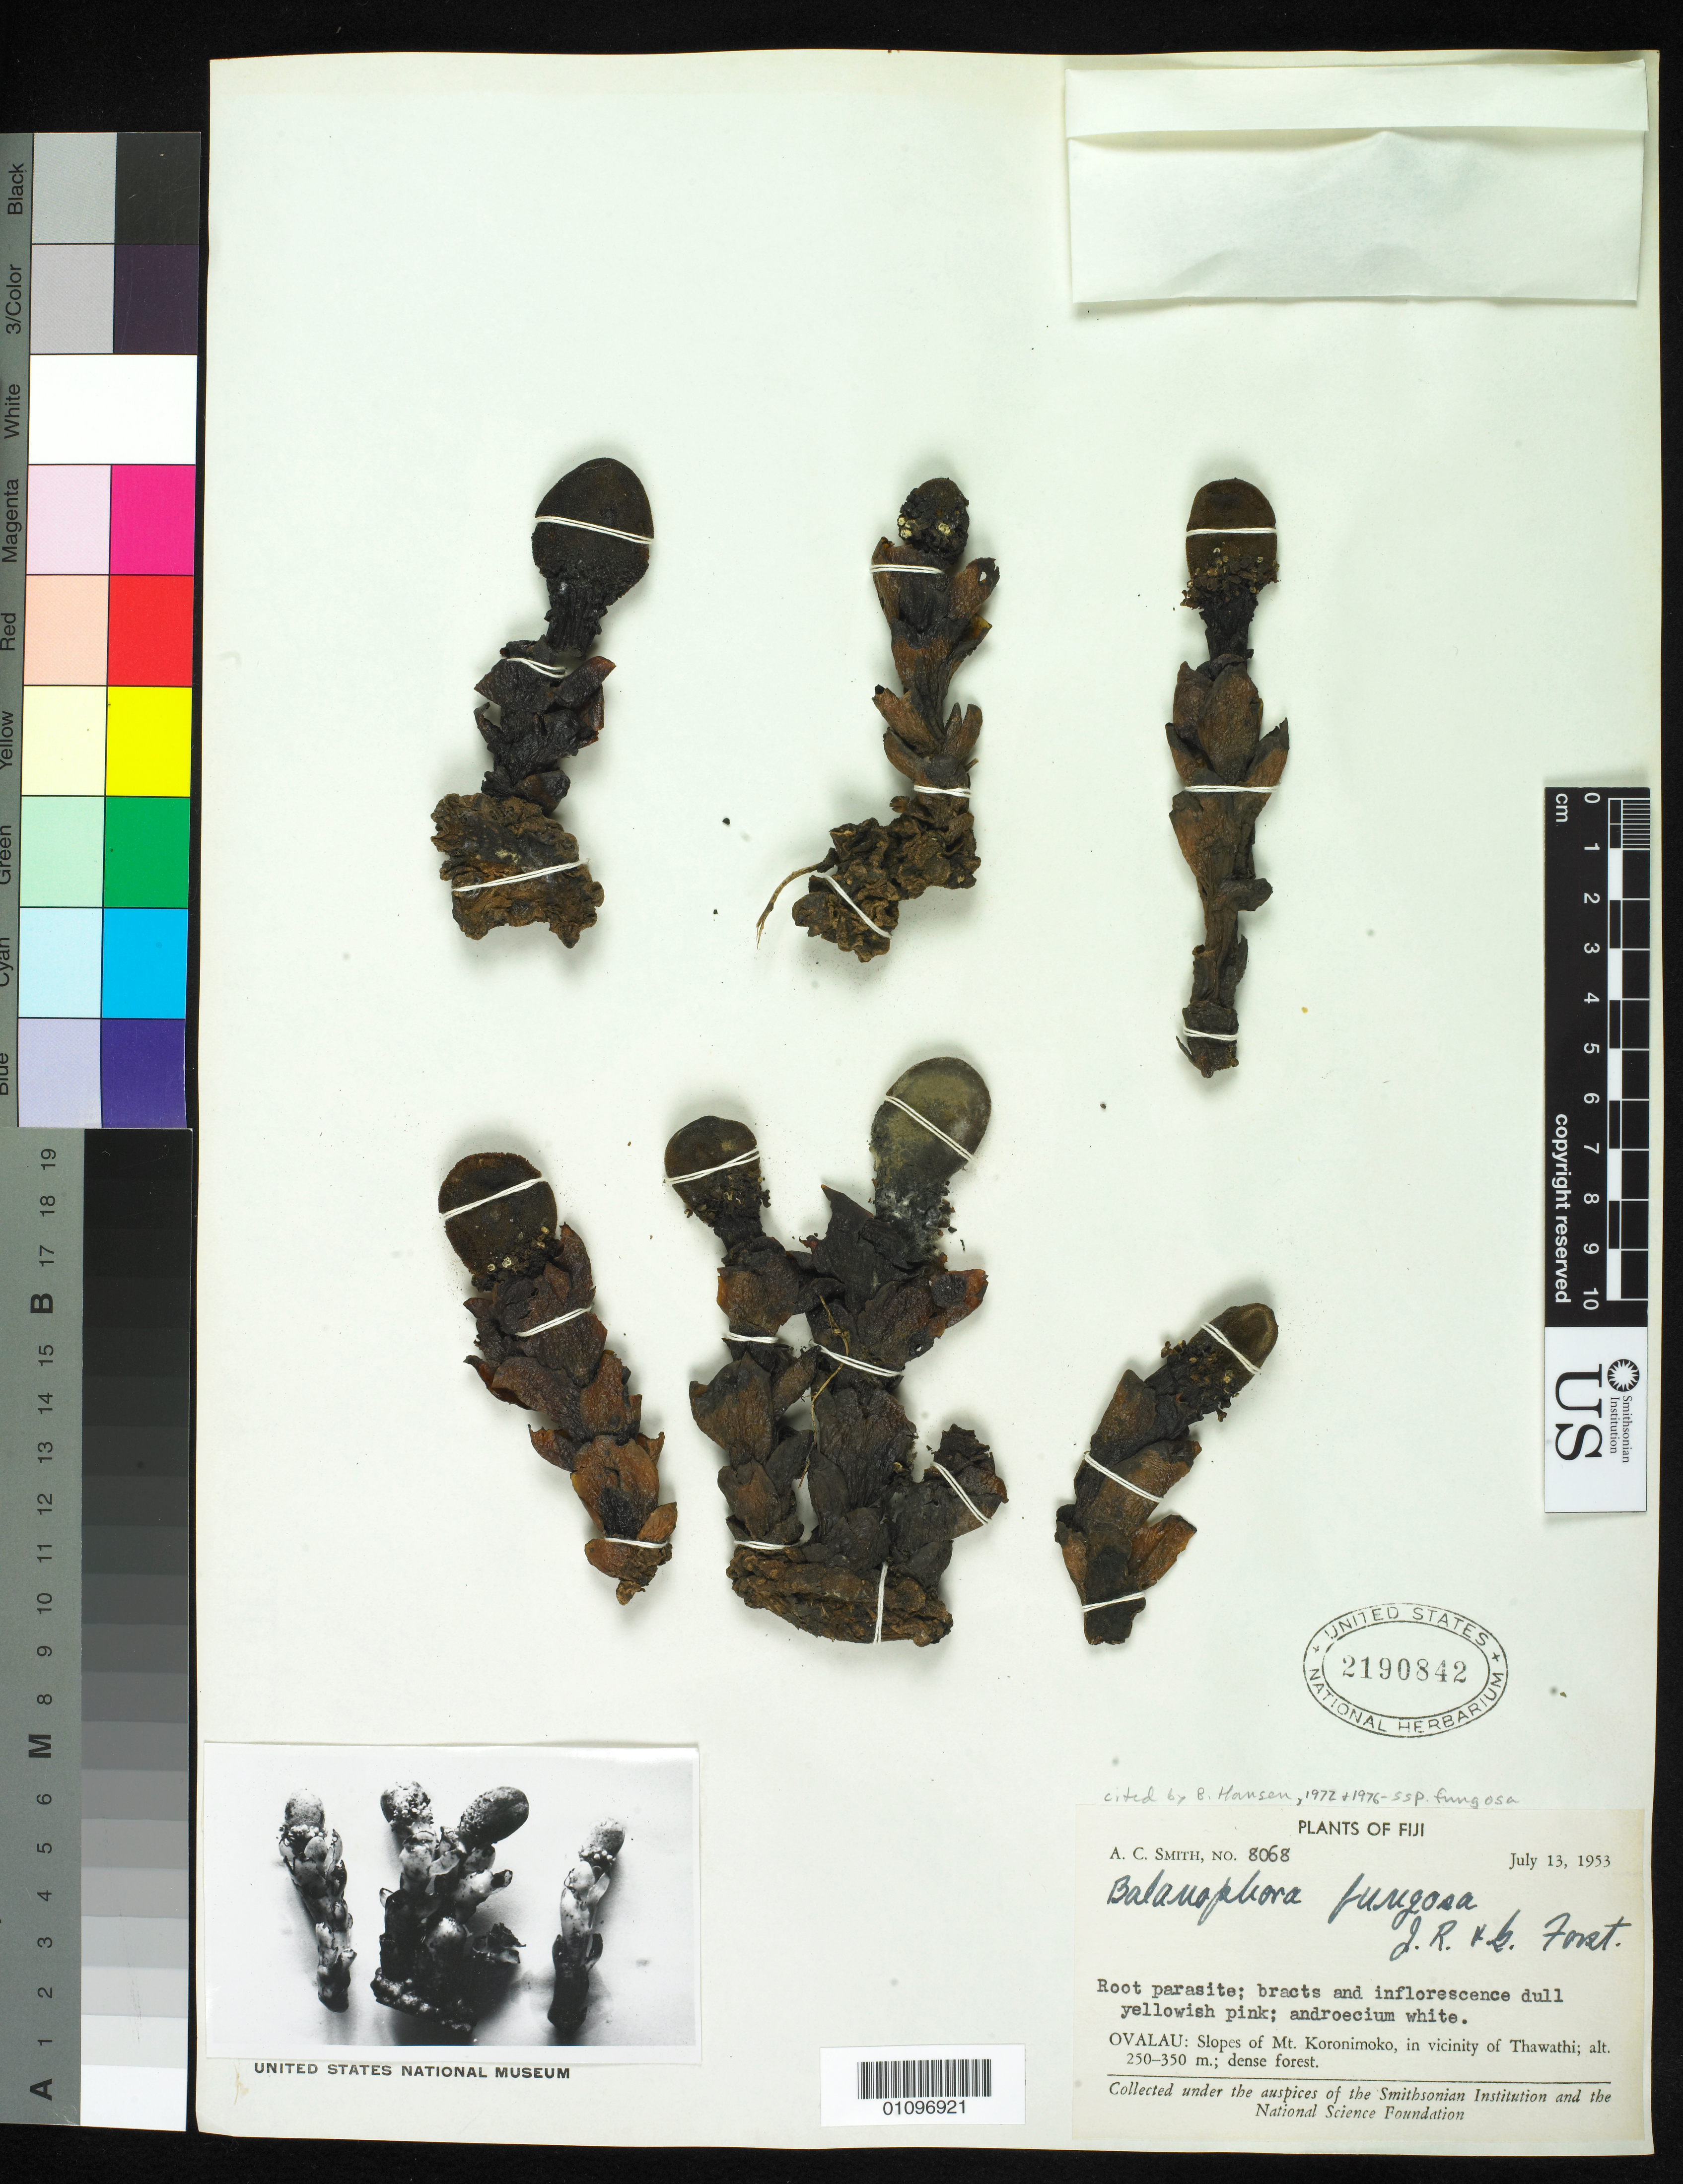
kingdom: Plantae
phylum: Tracheophyta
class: Magnoliopsida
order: Santalales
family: Balanophoraceae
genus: Balanophora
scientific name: Balanophora fungosa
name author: J.R. Forst. & G. Forst.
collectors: A. C. Smith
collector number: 8068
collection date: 1953-07-13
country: Fiji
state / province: Ovalau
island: Ovalau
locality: Slopes of Mt. Koronimoko, in vicinity of Thawathi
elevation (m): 250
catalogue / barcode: US 2190842